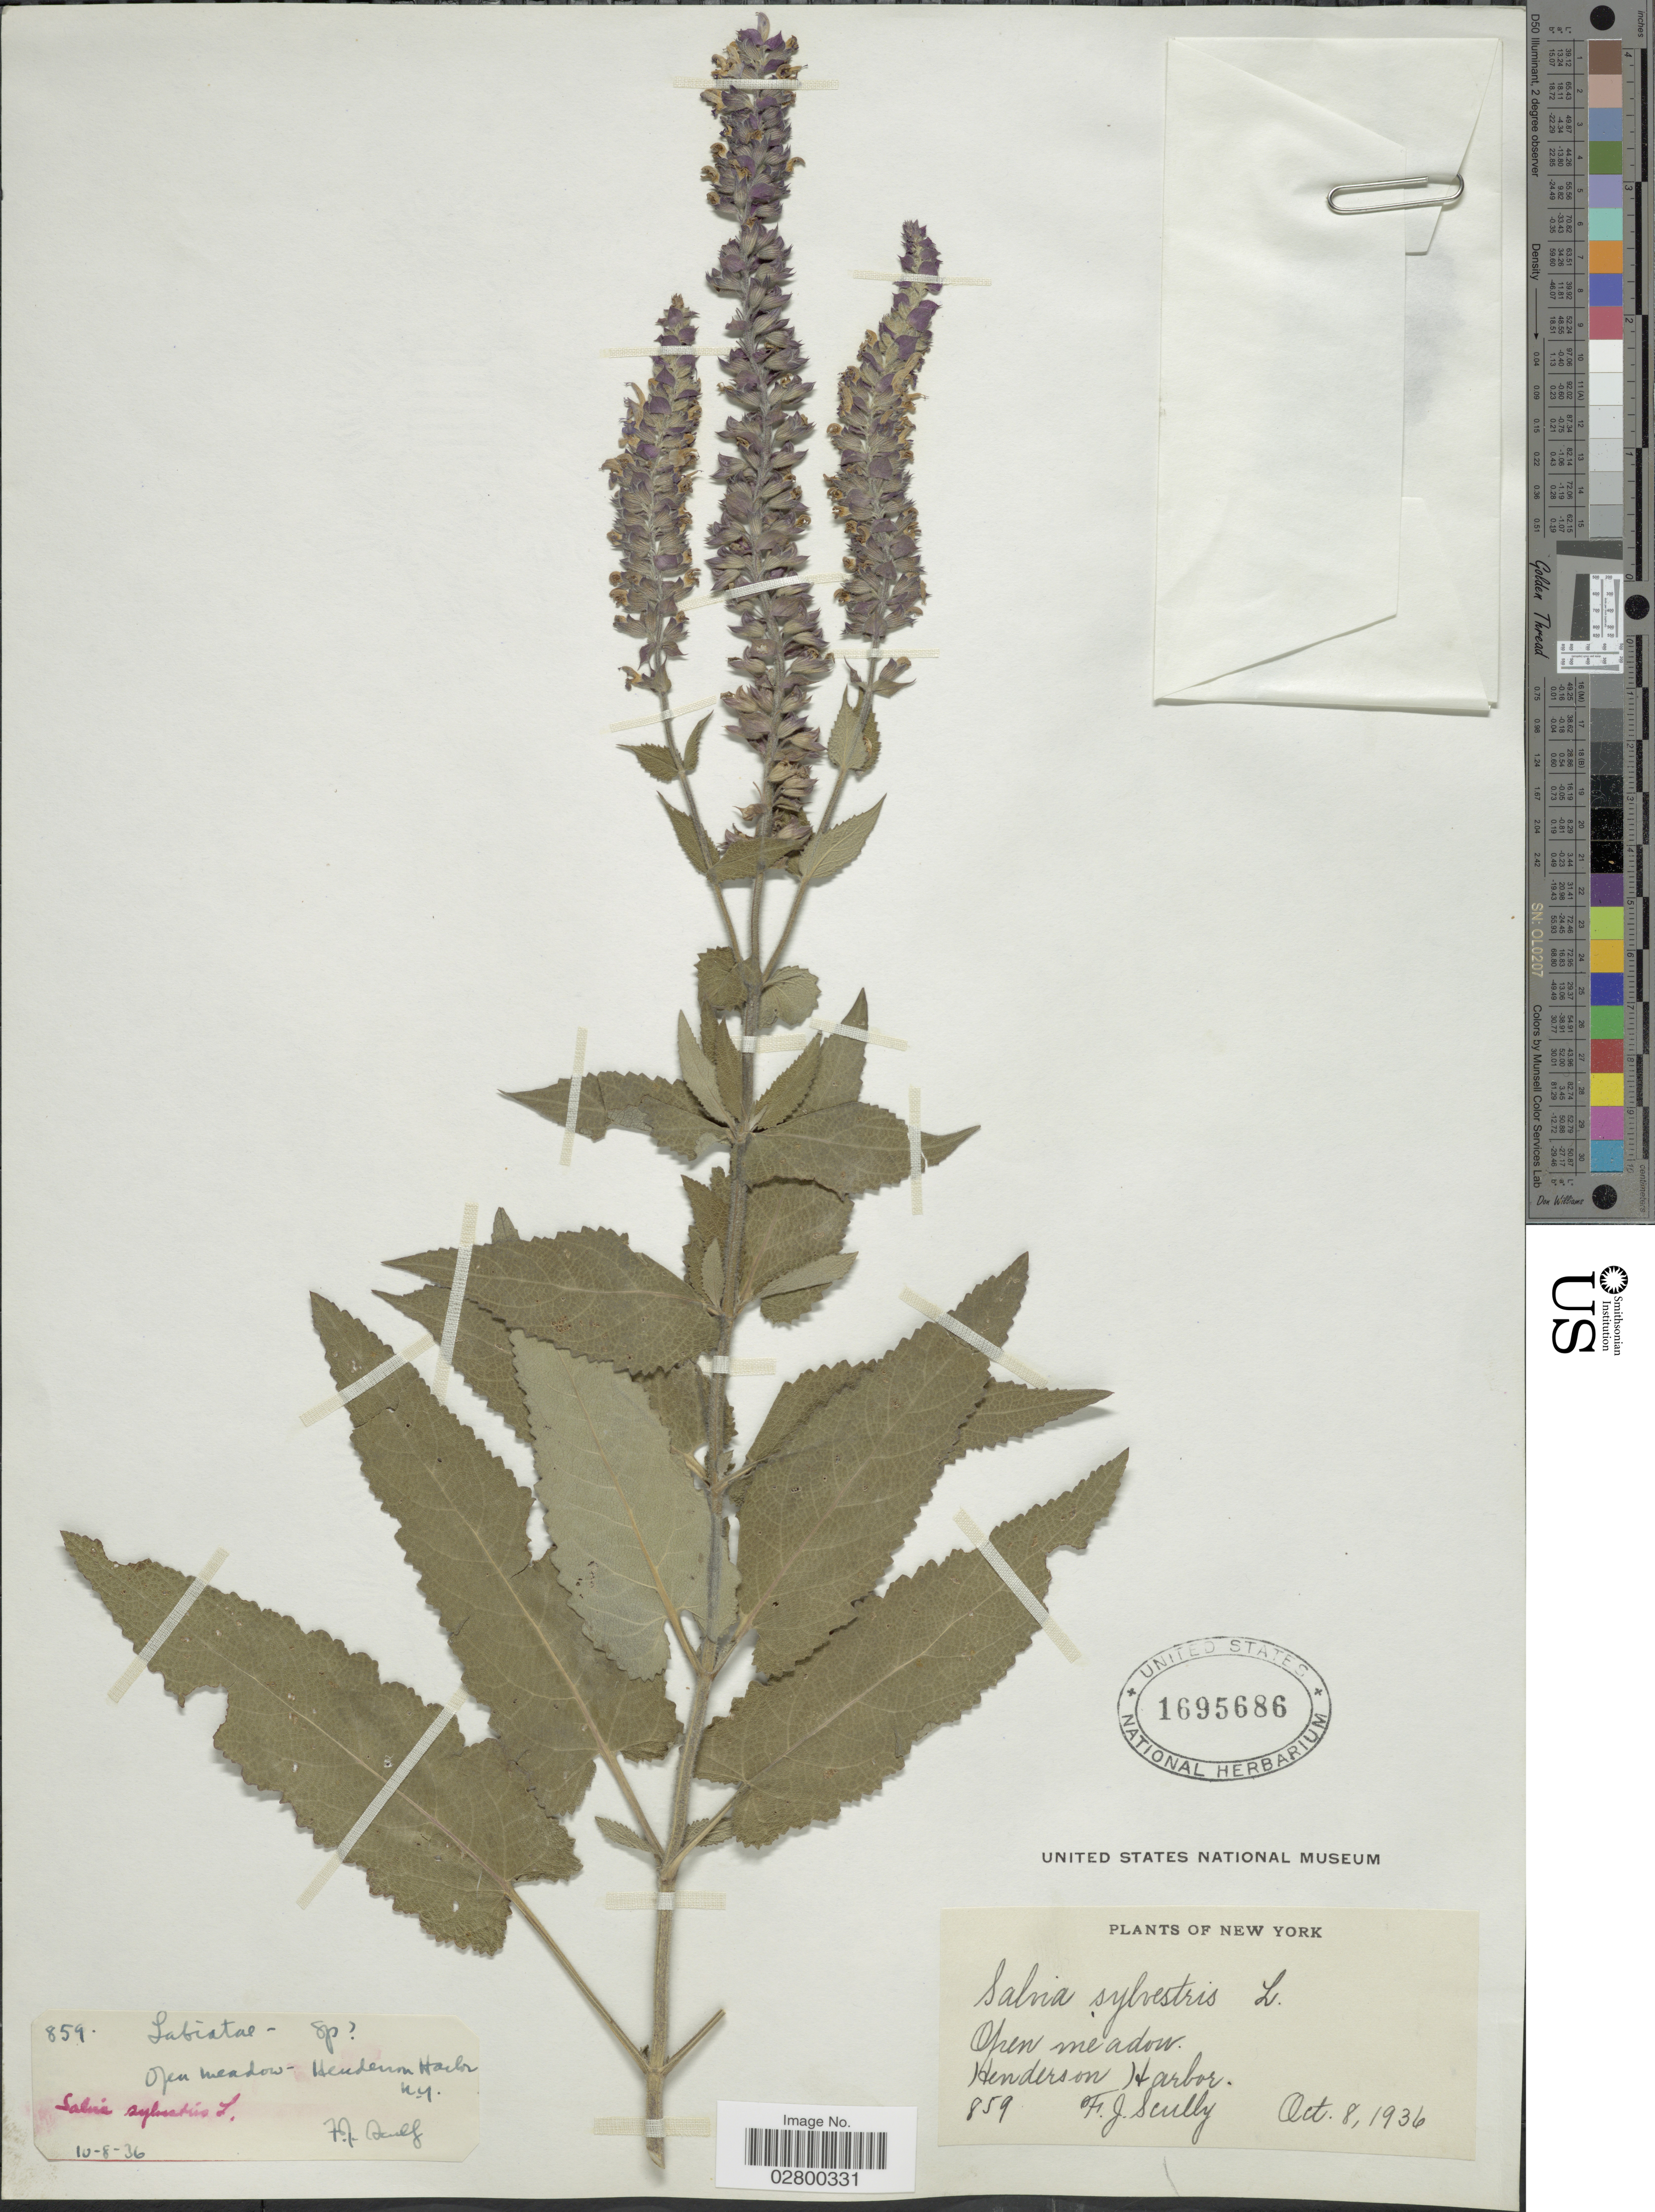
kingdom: Plantae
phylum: Tracheophyta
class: Magnoliopsida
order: Lamiales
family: Lamiaceae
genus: Salvia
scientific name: Salvia sylvestris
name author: L.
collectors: F. Scully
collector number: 859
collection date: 1936-08-10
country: United States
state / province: New York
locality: Henderson Harbor.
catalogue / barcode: US 1695686